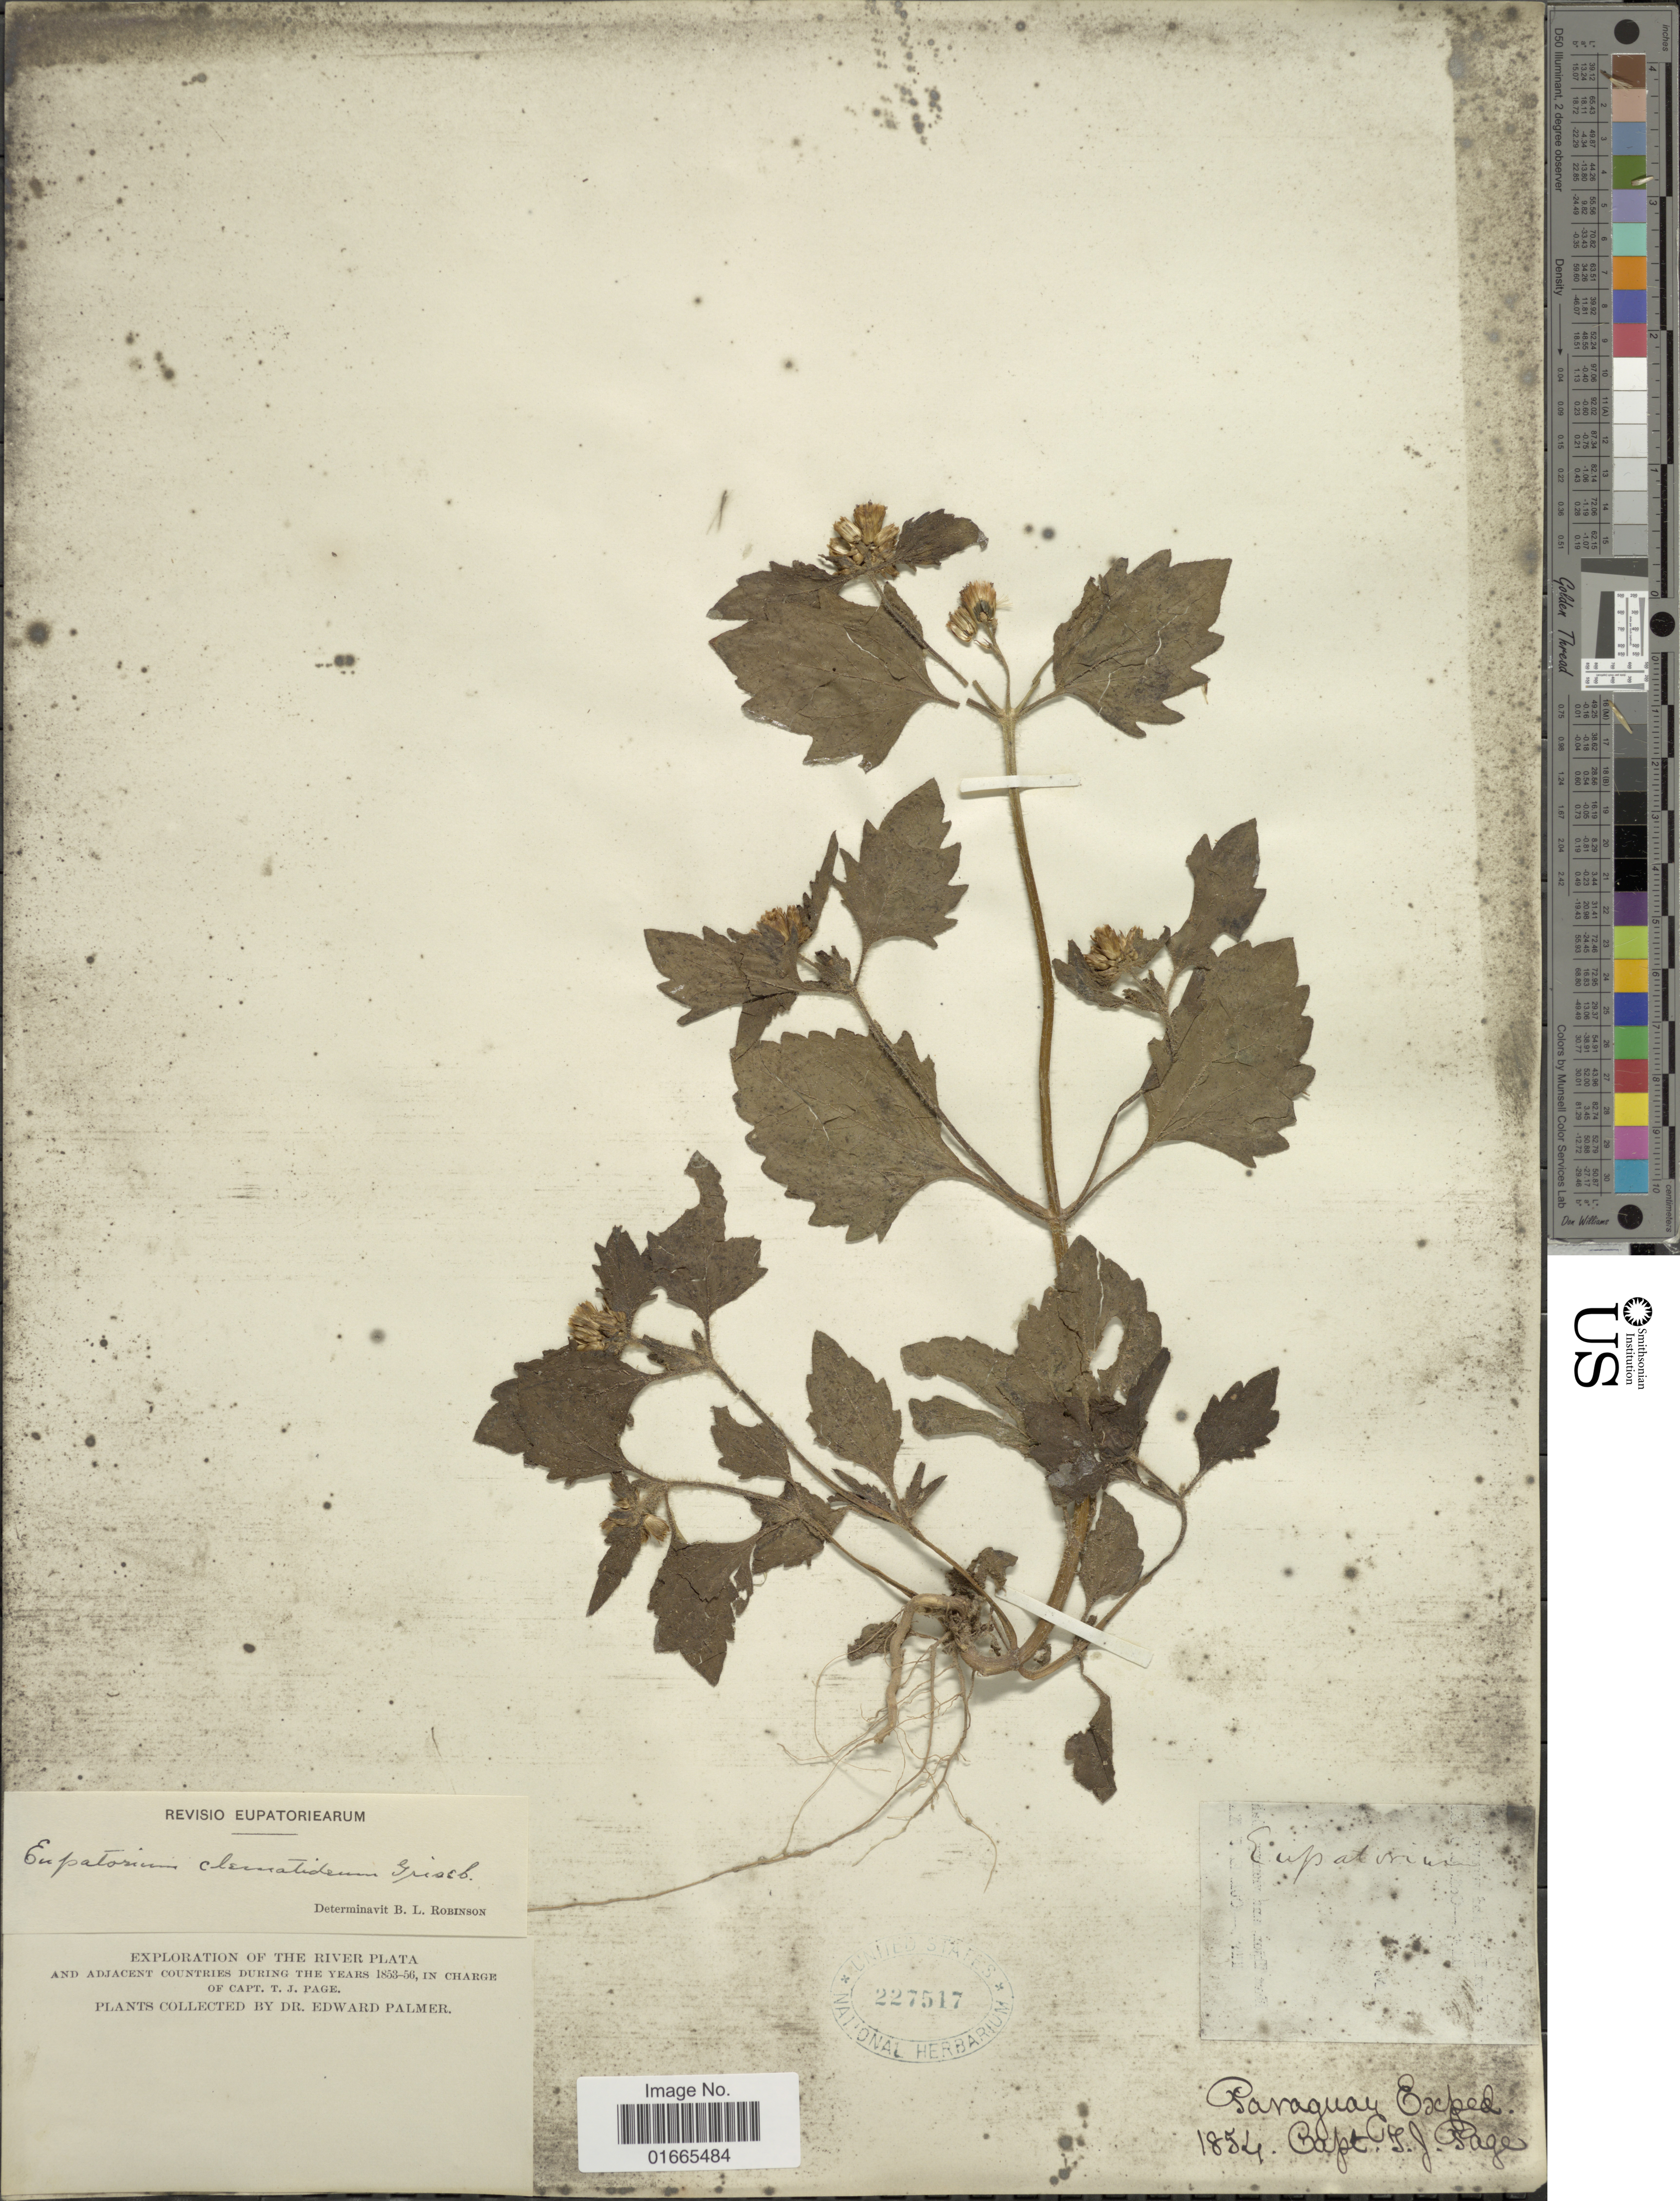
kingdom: Plantae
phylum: Tracheophyta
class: Magnoliopsida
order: Asterales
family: Asteraceae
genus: Praxelis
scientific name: Praxelis clematidea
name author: (Griseb.) R.M. King & H. Rob.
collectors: E. Palmer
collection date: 1853/1856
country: Paraguay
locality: Paraguay. The River Plata.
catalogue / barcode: US 227517